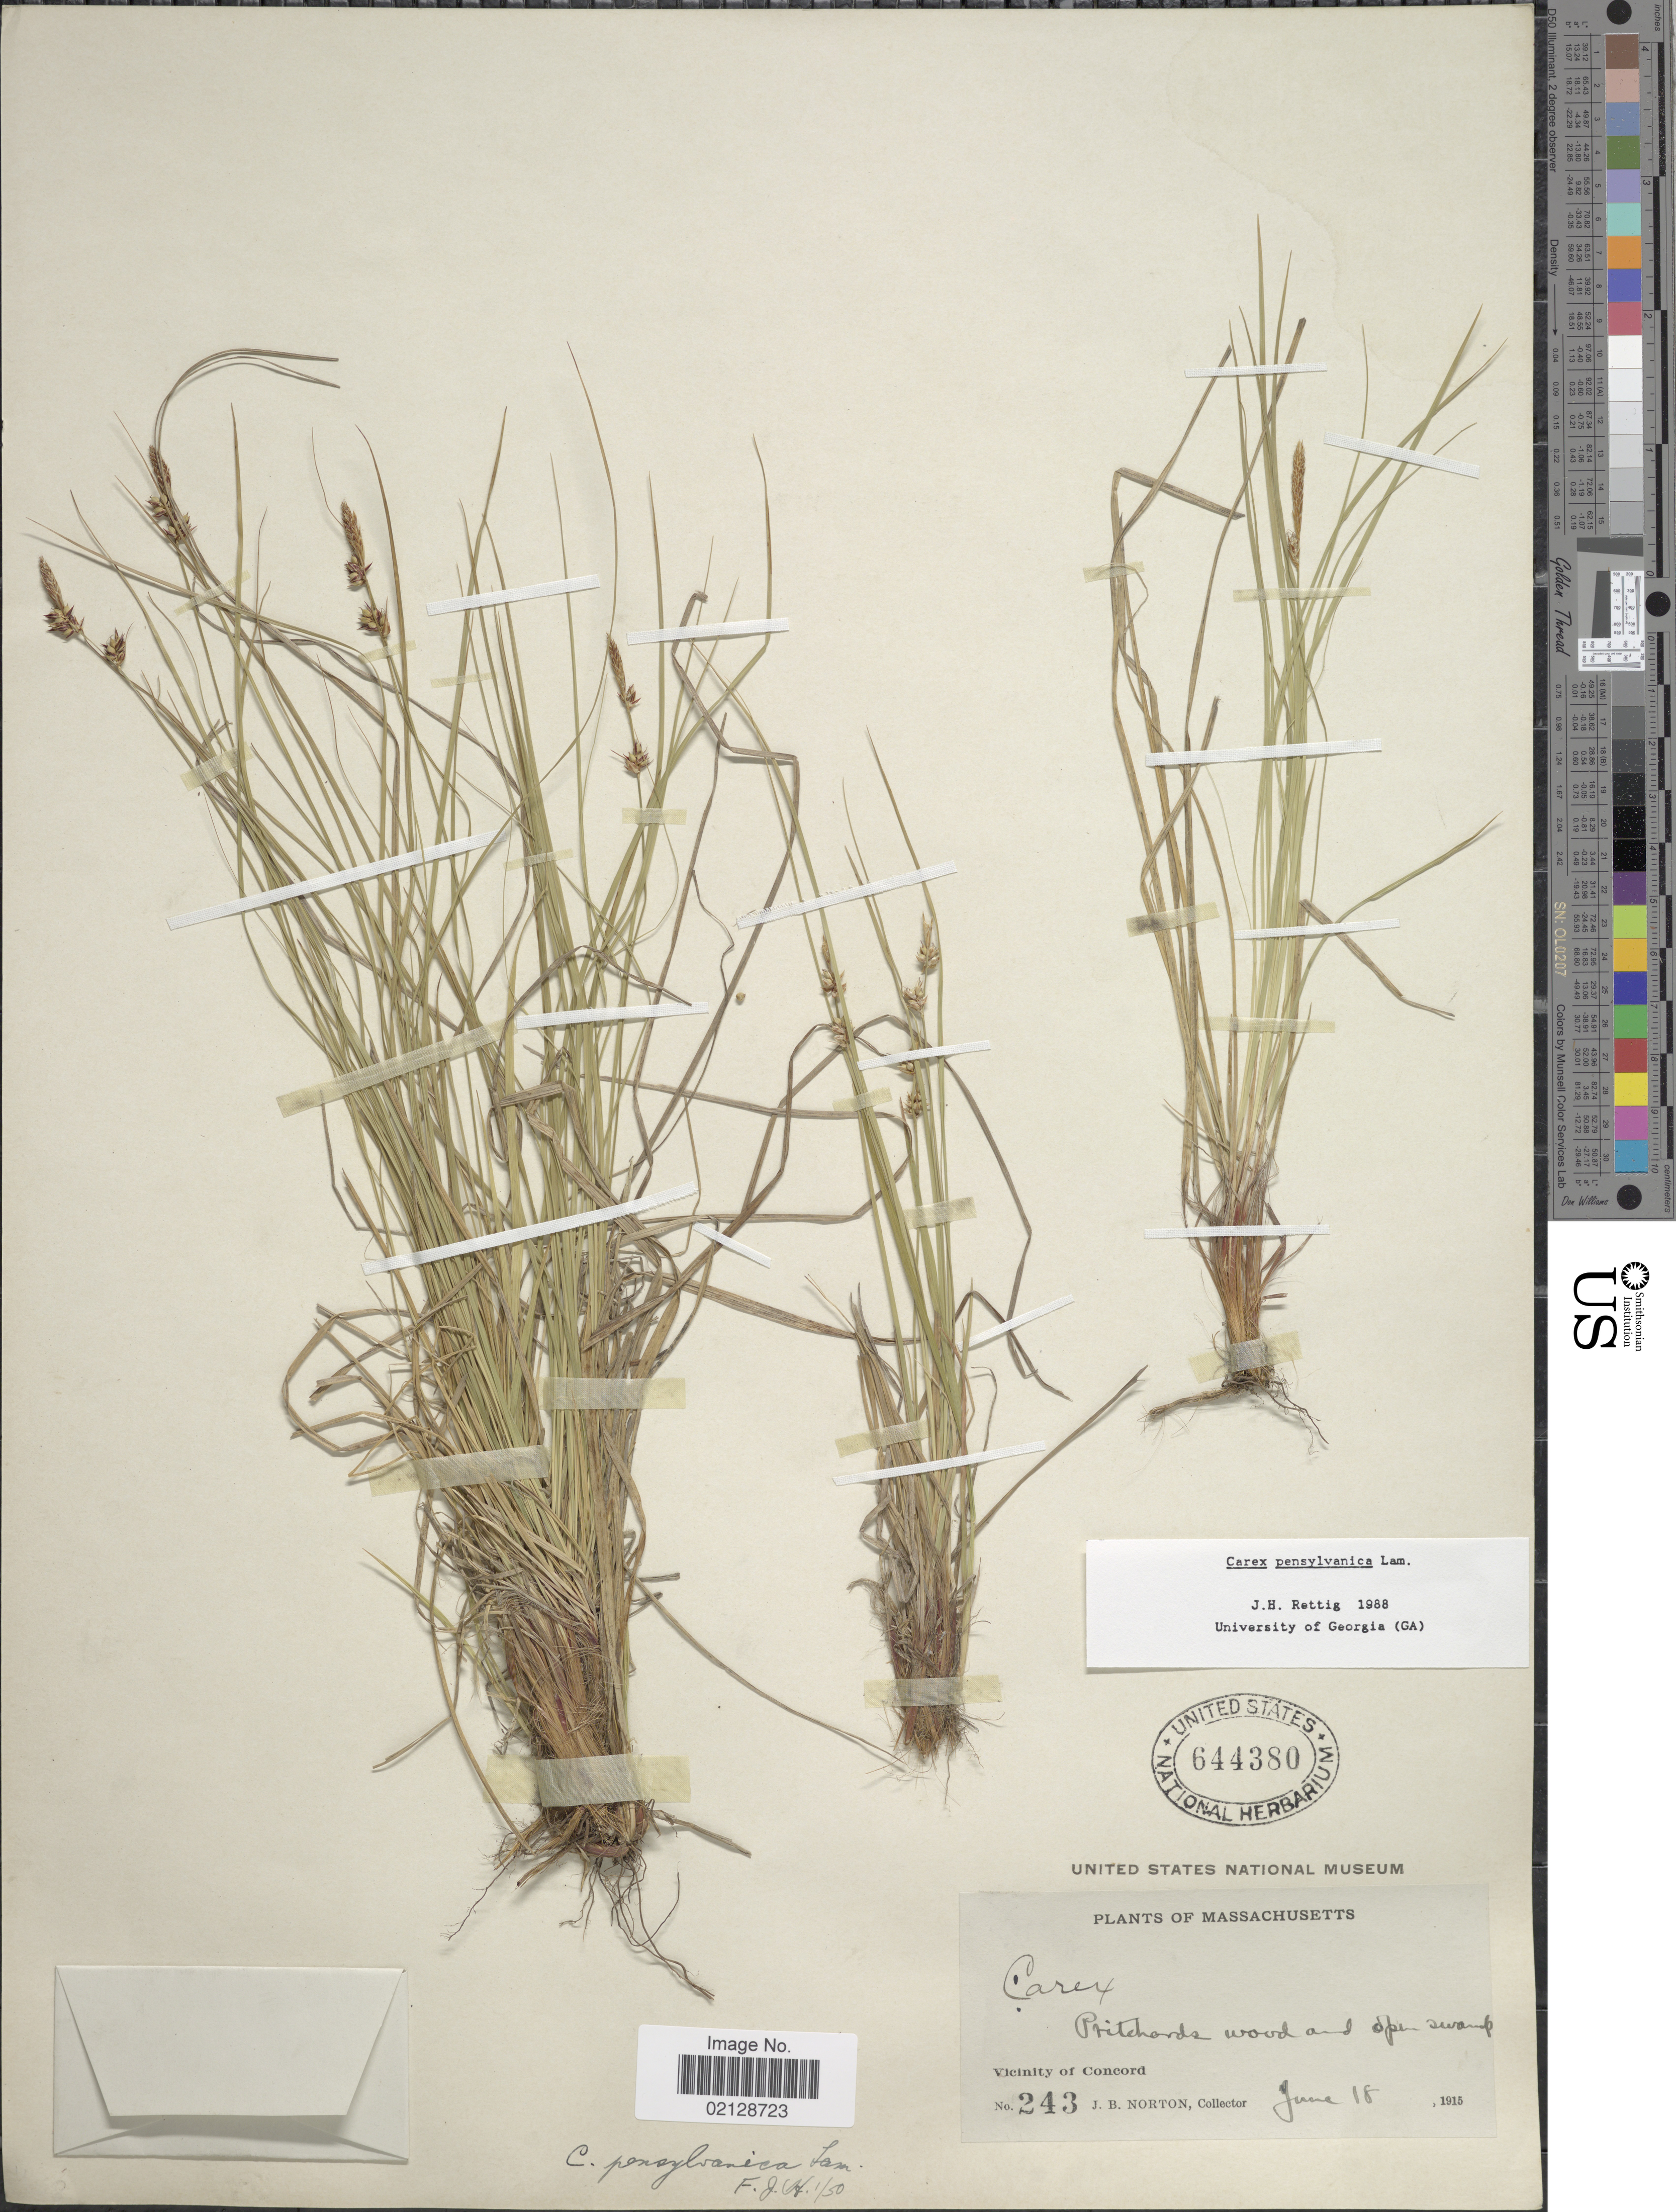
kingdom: Plantae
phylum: Tracheophyta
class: Liliopsida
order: Poales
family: Cyperaceae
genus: Carex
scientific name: Carex pensylvanica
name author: Lam.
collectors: J. B. Norton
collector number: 243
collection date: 1915-06-18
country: United States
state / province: Massachusetts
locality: Vicinity of Concord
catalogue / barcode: US 644380